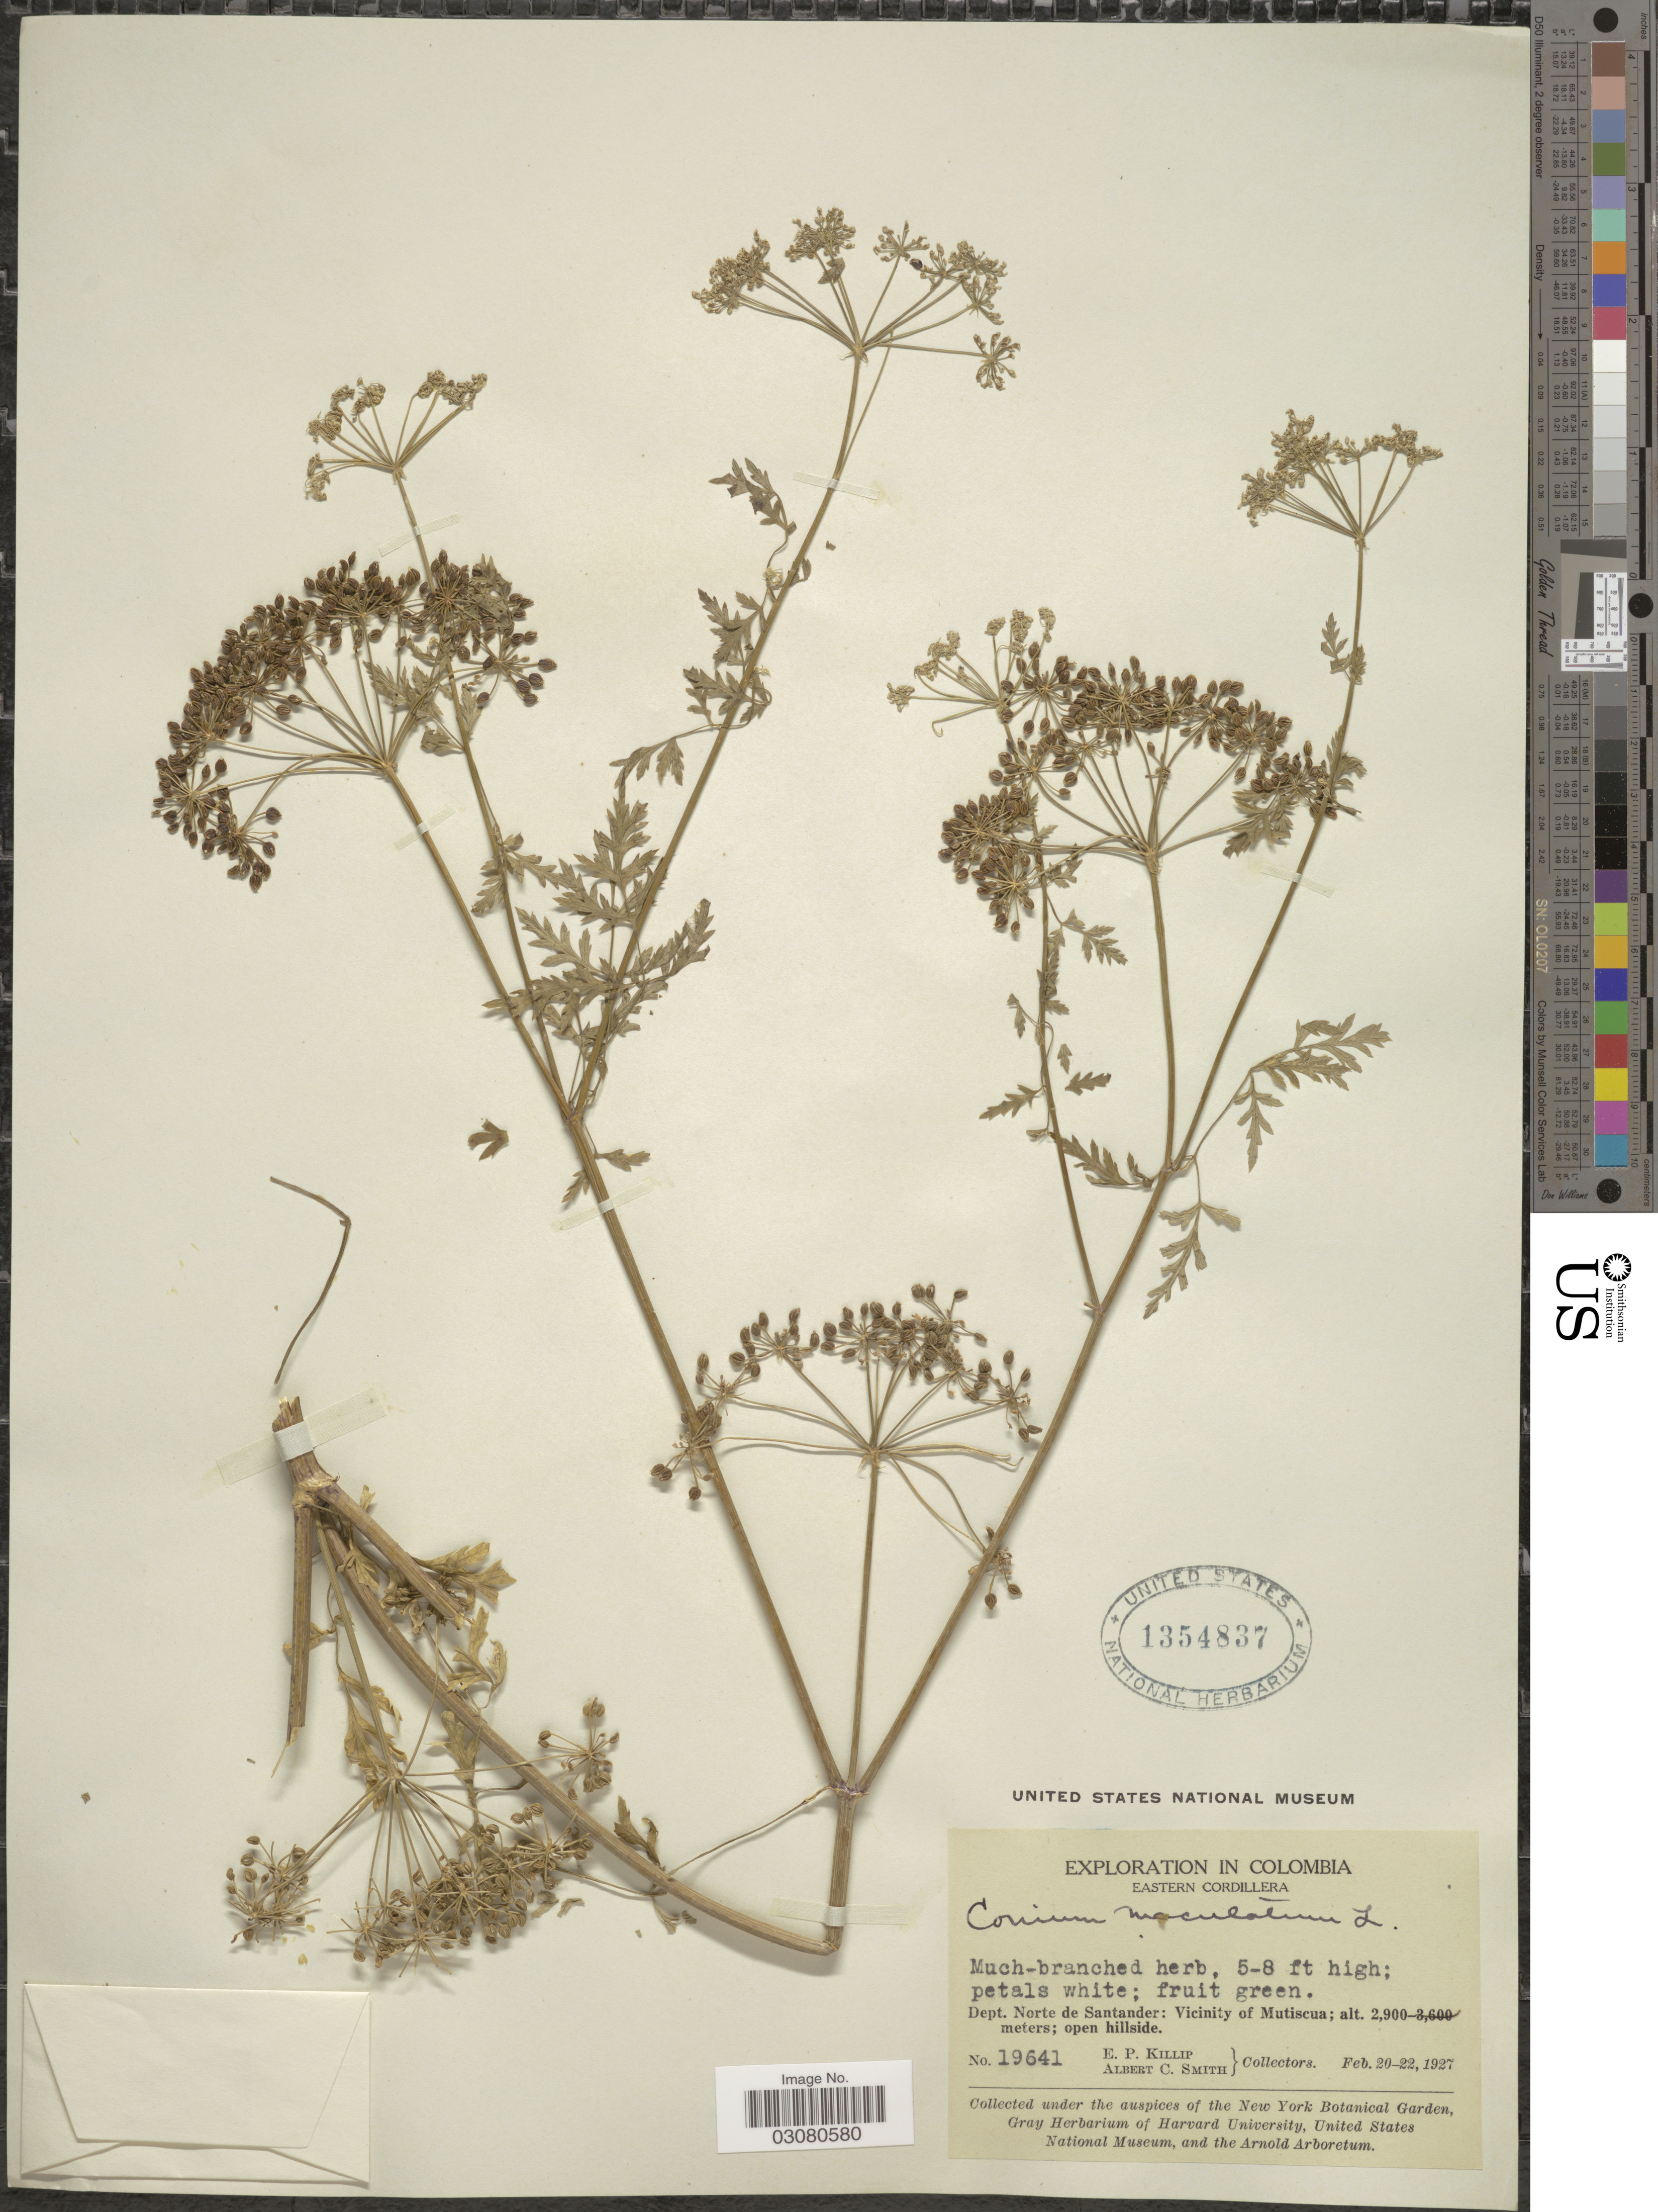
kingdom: Plantae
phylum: Tracheophyta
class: Magnoliopsida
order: Apiales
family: Apiaceae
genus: Conium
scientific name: Conium maculatum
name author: L.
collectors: E. P. Killip & A. C. Smith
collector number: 19641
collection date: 1927-02-20/1927-02-22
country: Colombia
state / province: Norte de Santander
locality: Eastern Cordillera. Dept. Norte de Santander: Vicinity of Mutiscua.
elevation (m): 2900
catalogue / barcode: US 1354837